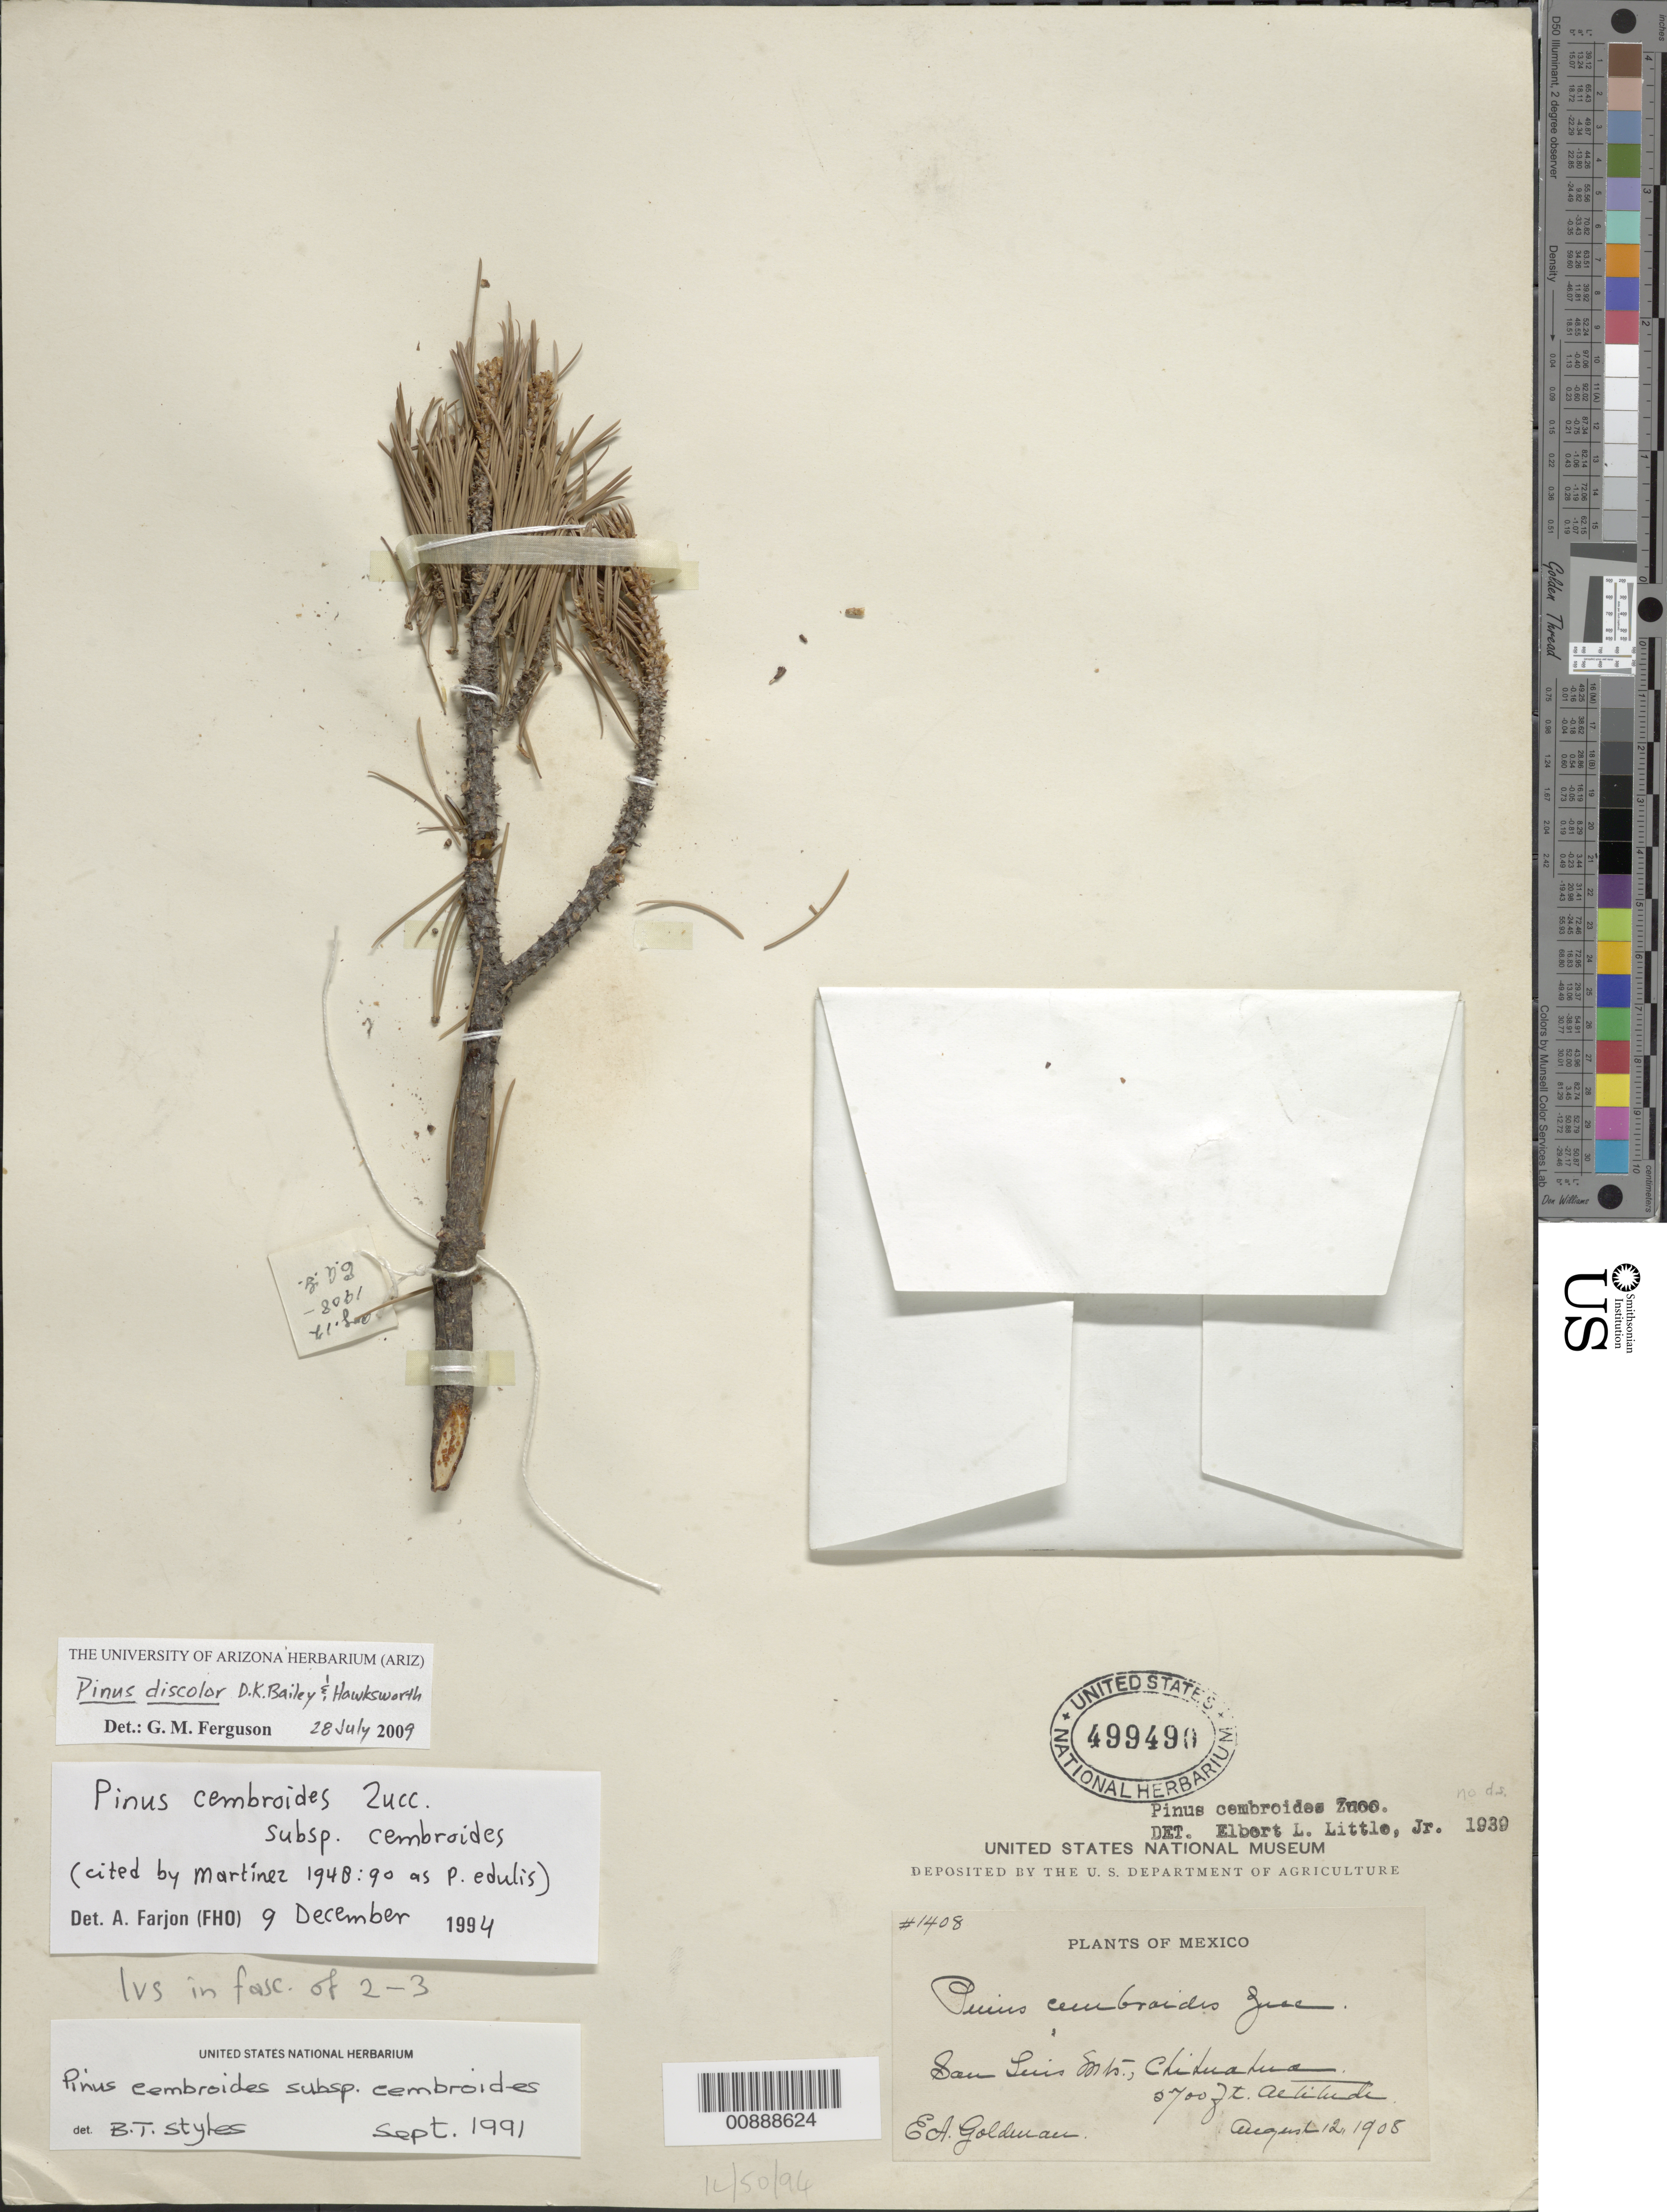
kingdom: Plantae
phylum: Tracheophyta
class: Pinopsida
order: Pinales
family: Pinaceae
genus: Pinus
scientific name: Pinus cembroides subsp. cembroides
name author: Zucc.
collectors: E. A. Goldman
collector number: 1408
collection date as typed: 12 Aug 1908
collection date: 1908-08-12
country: Mexico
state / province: Chihuahua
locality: San Luis Mts., Chihuahua.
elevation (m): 1737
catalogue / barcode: US 499490